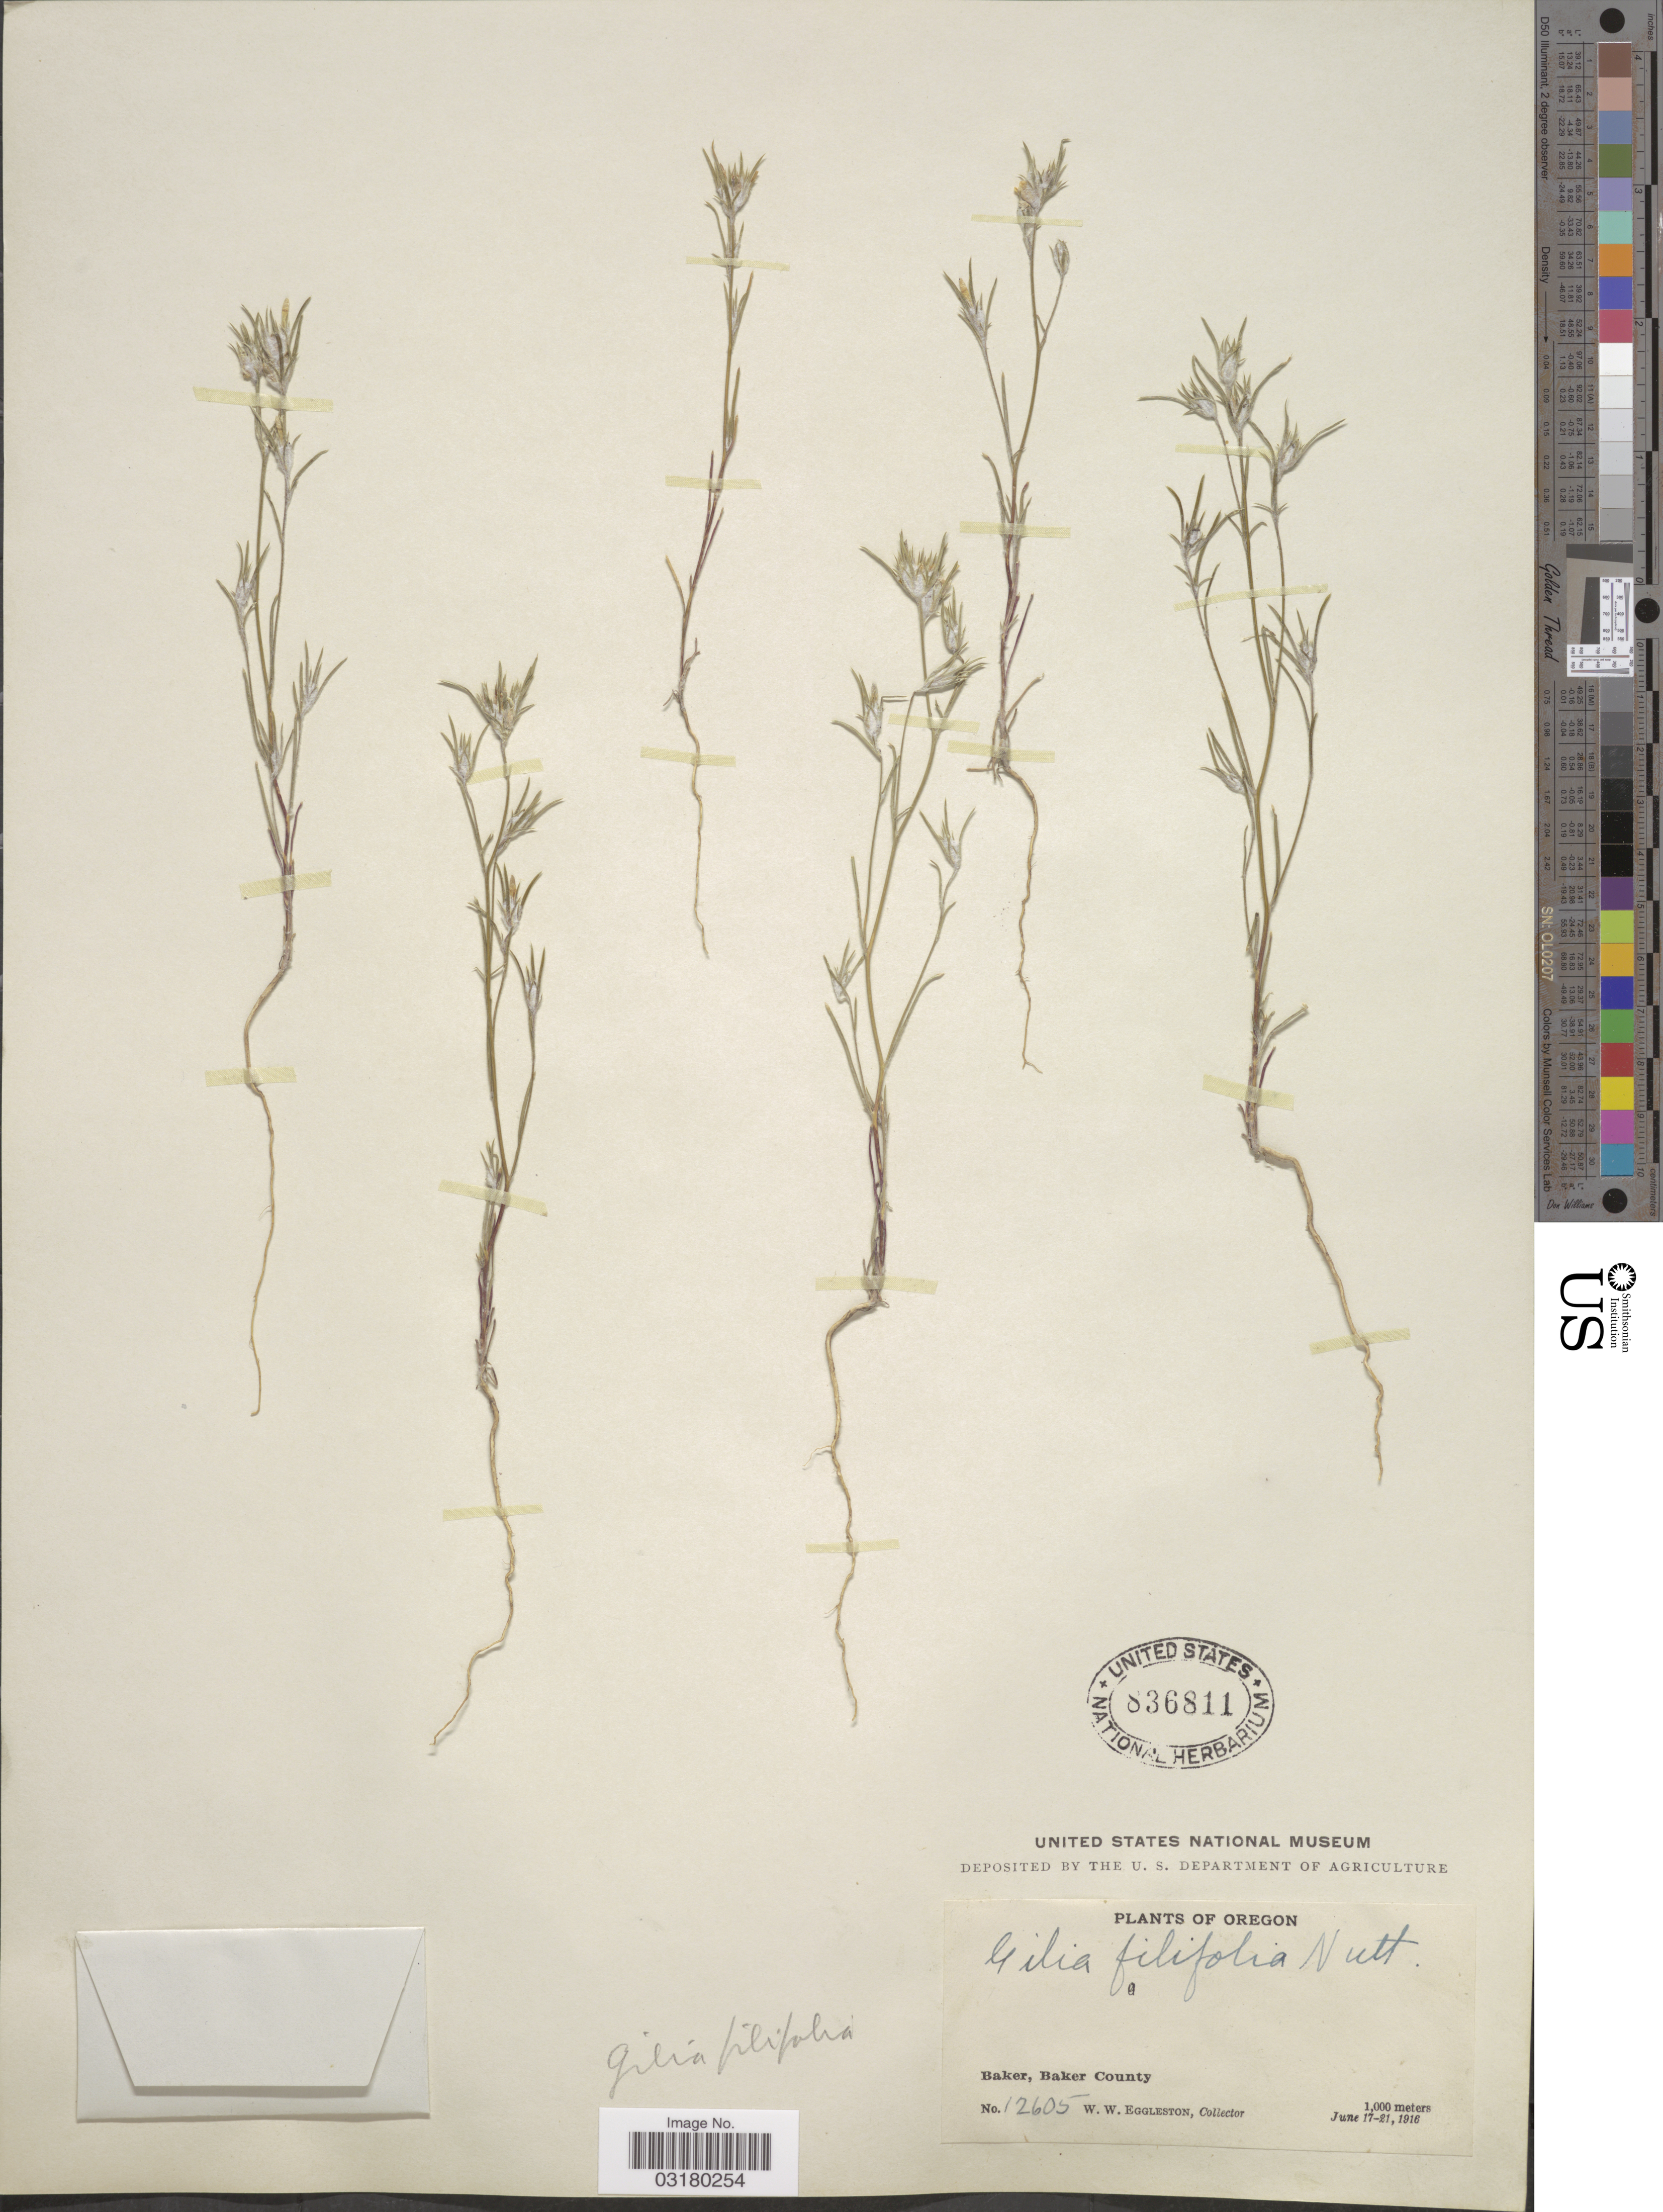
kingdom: Plantae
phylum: Tracheophyta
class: Magnoliopsida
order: Ericales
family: Polemoniaceae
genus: Eriastrum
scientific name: Eriastrum filifolium (Nutt.) Wooton & Standl.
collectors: W. W. Eggleston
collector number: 12605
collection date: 1816-06-17/1816-06-21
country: United States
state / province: Oregon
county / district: Baker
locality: Baker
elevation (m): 1000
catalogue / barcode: US 836811